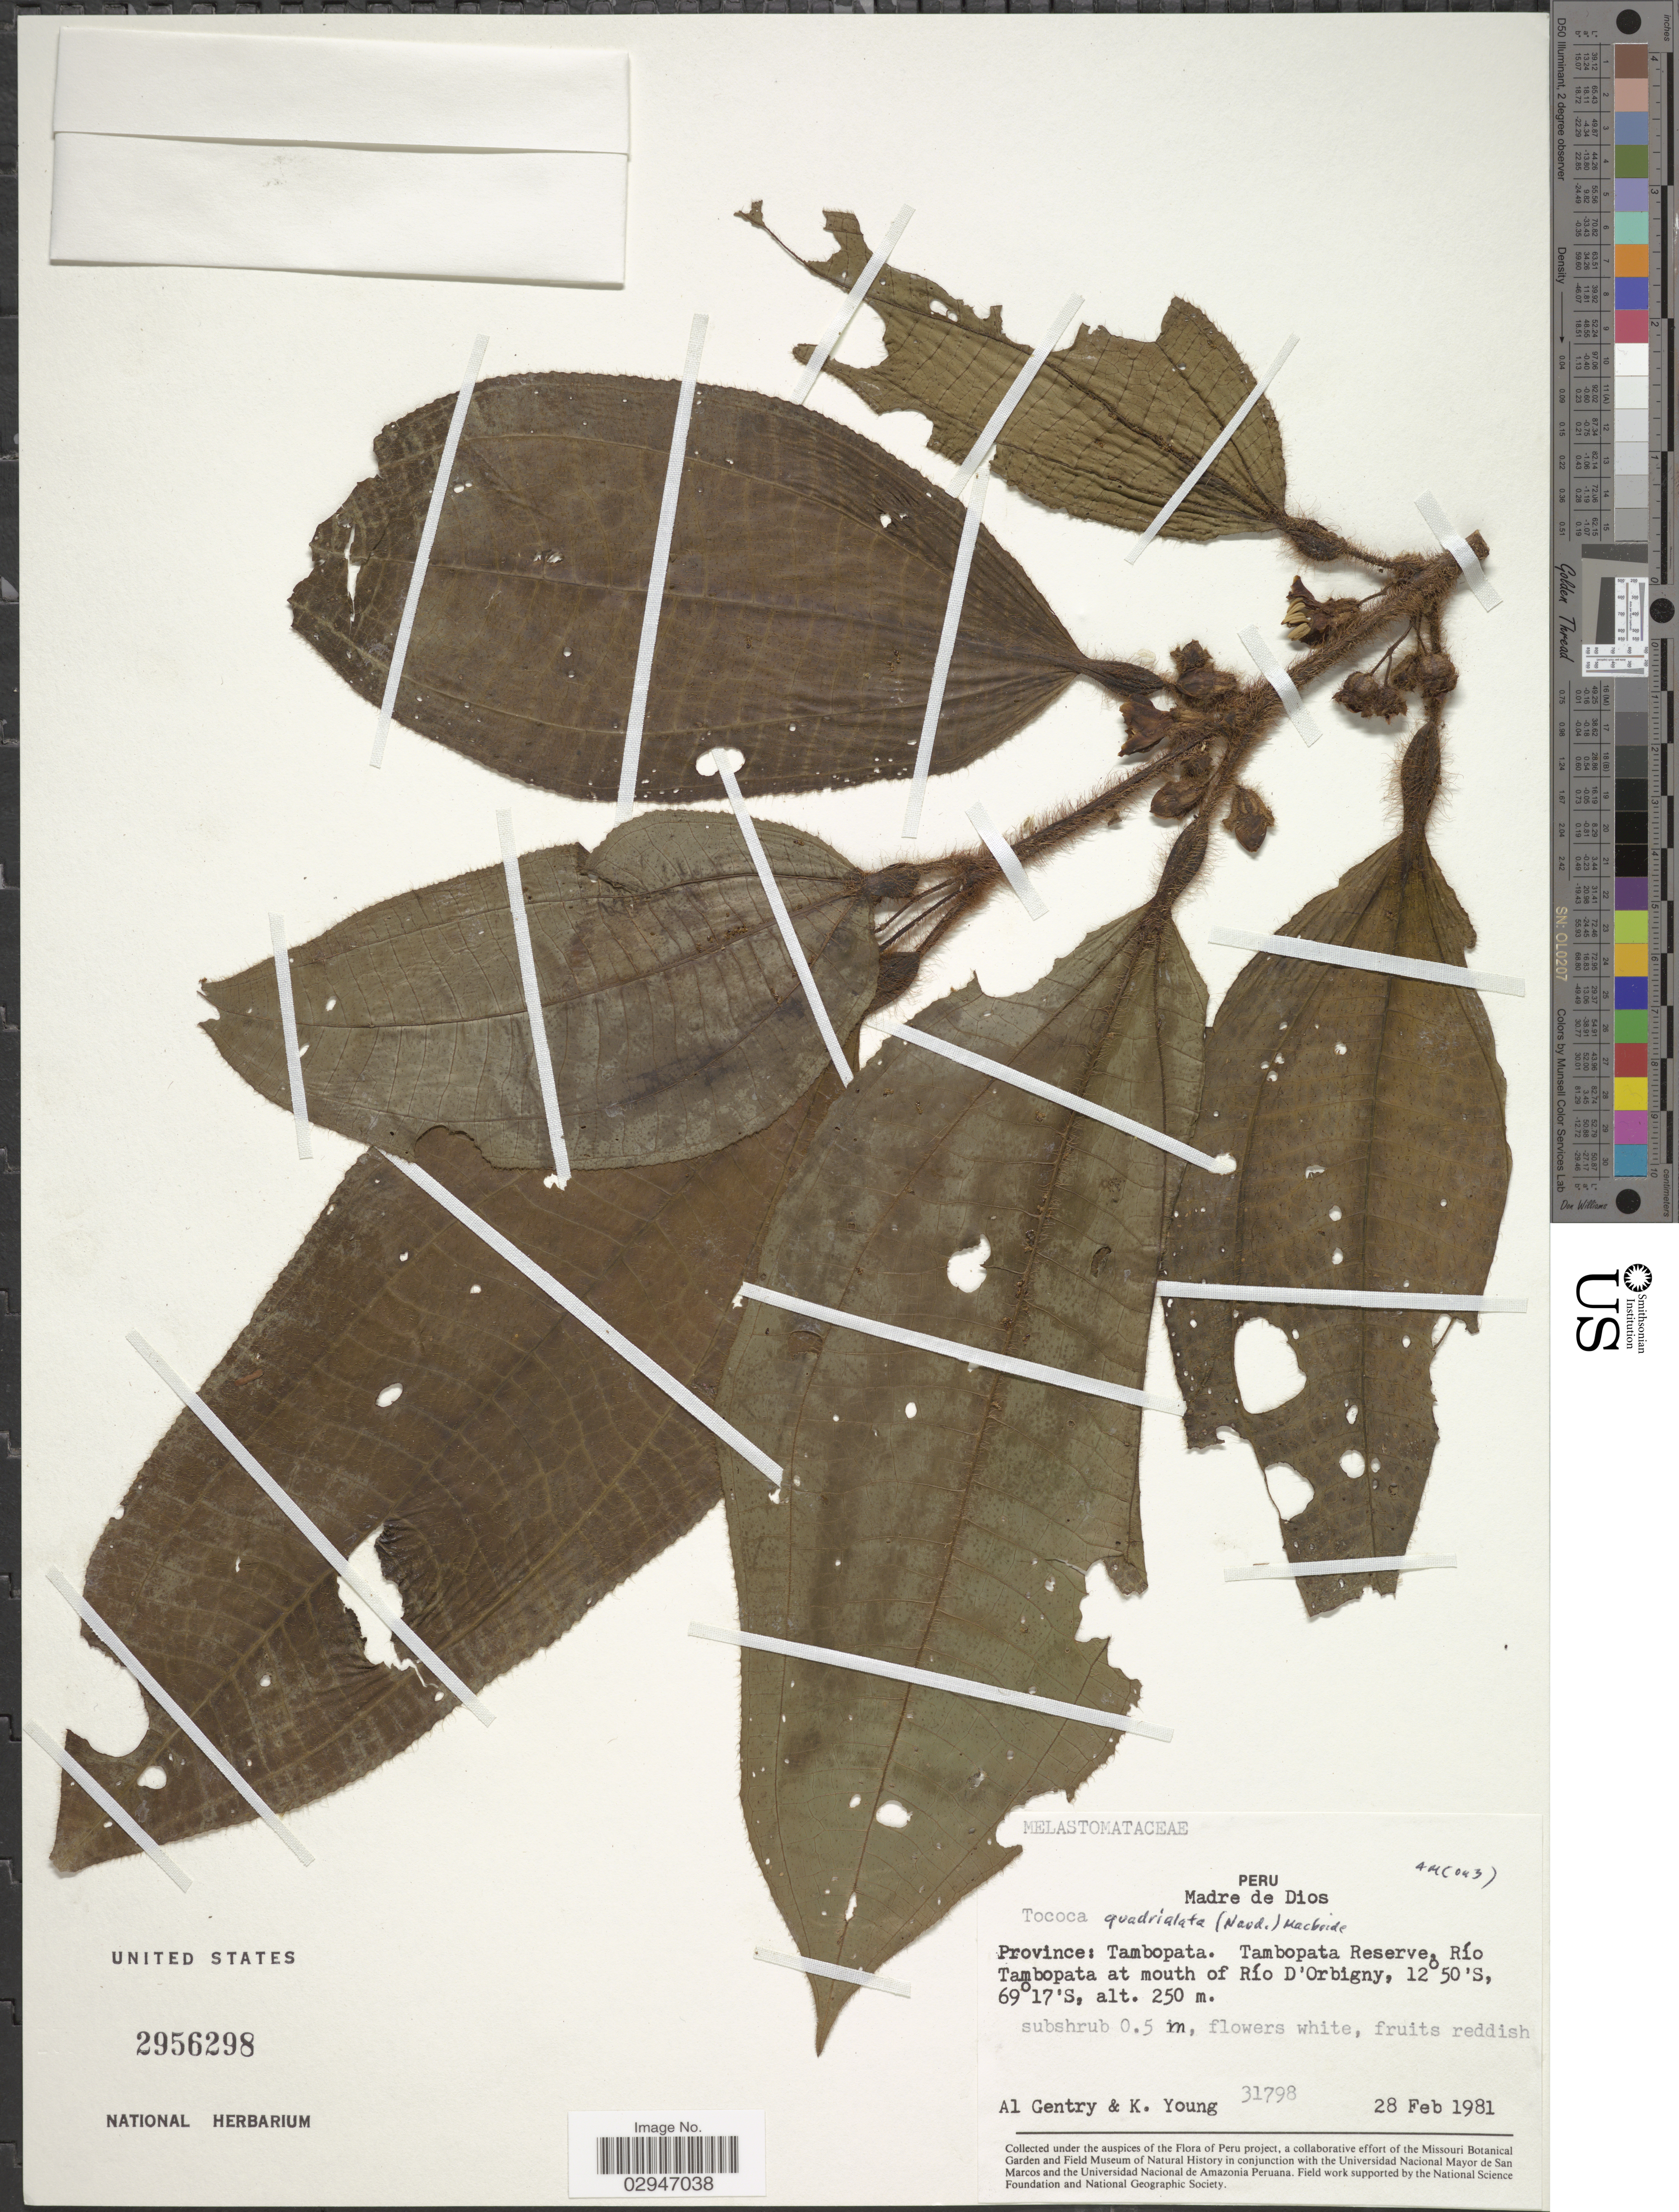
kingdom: Plantae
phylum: Tracheophyta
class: Magnoliopsida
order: Myrtales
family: Melastomataceae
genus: Tococa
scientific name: Tococa quadrialata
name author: (Naudin) J.F. Macbr.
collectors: A. H. Gentry & K. Young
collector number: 31798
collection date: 1981-02-28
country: Peru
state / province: Madre de Dios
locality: Province: Tambopata. Tambopata Reserve, Río Tambopata at mouth of Río D'Orbigny.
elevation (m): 250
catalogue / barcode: US 2956298